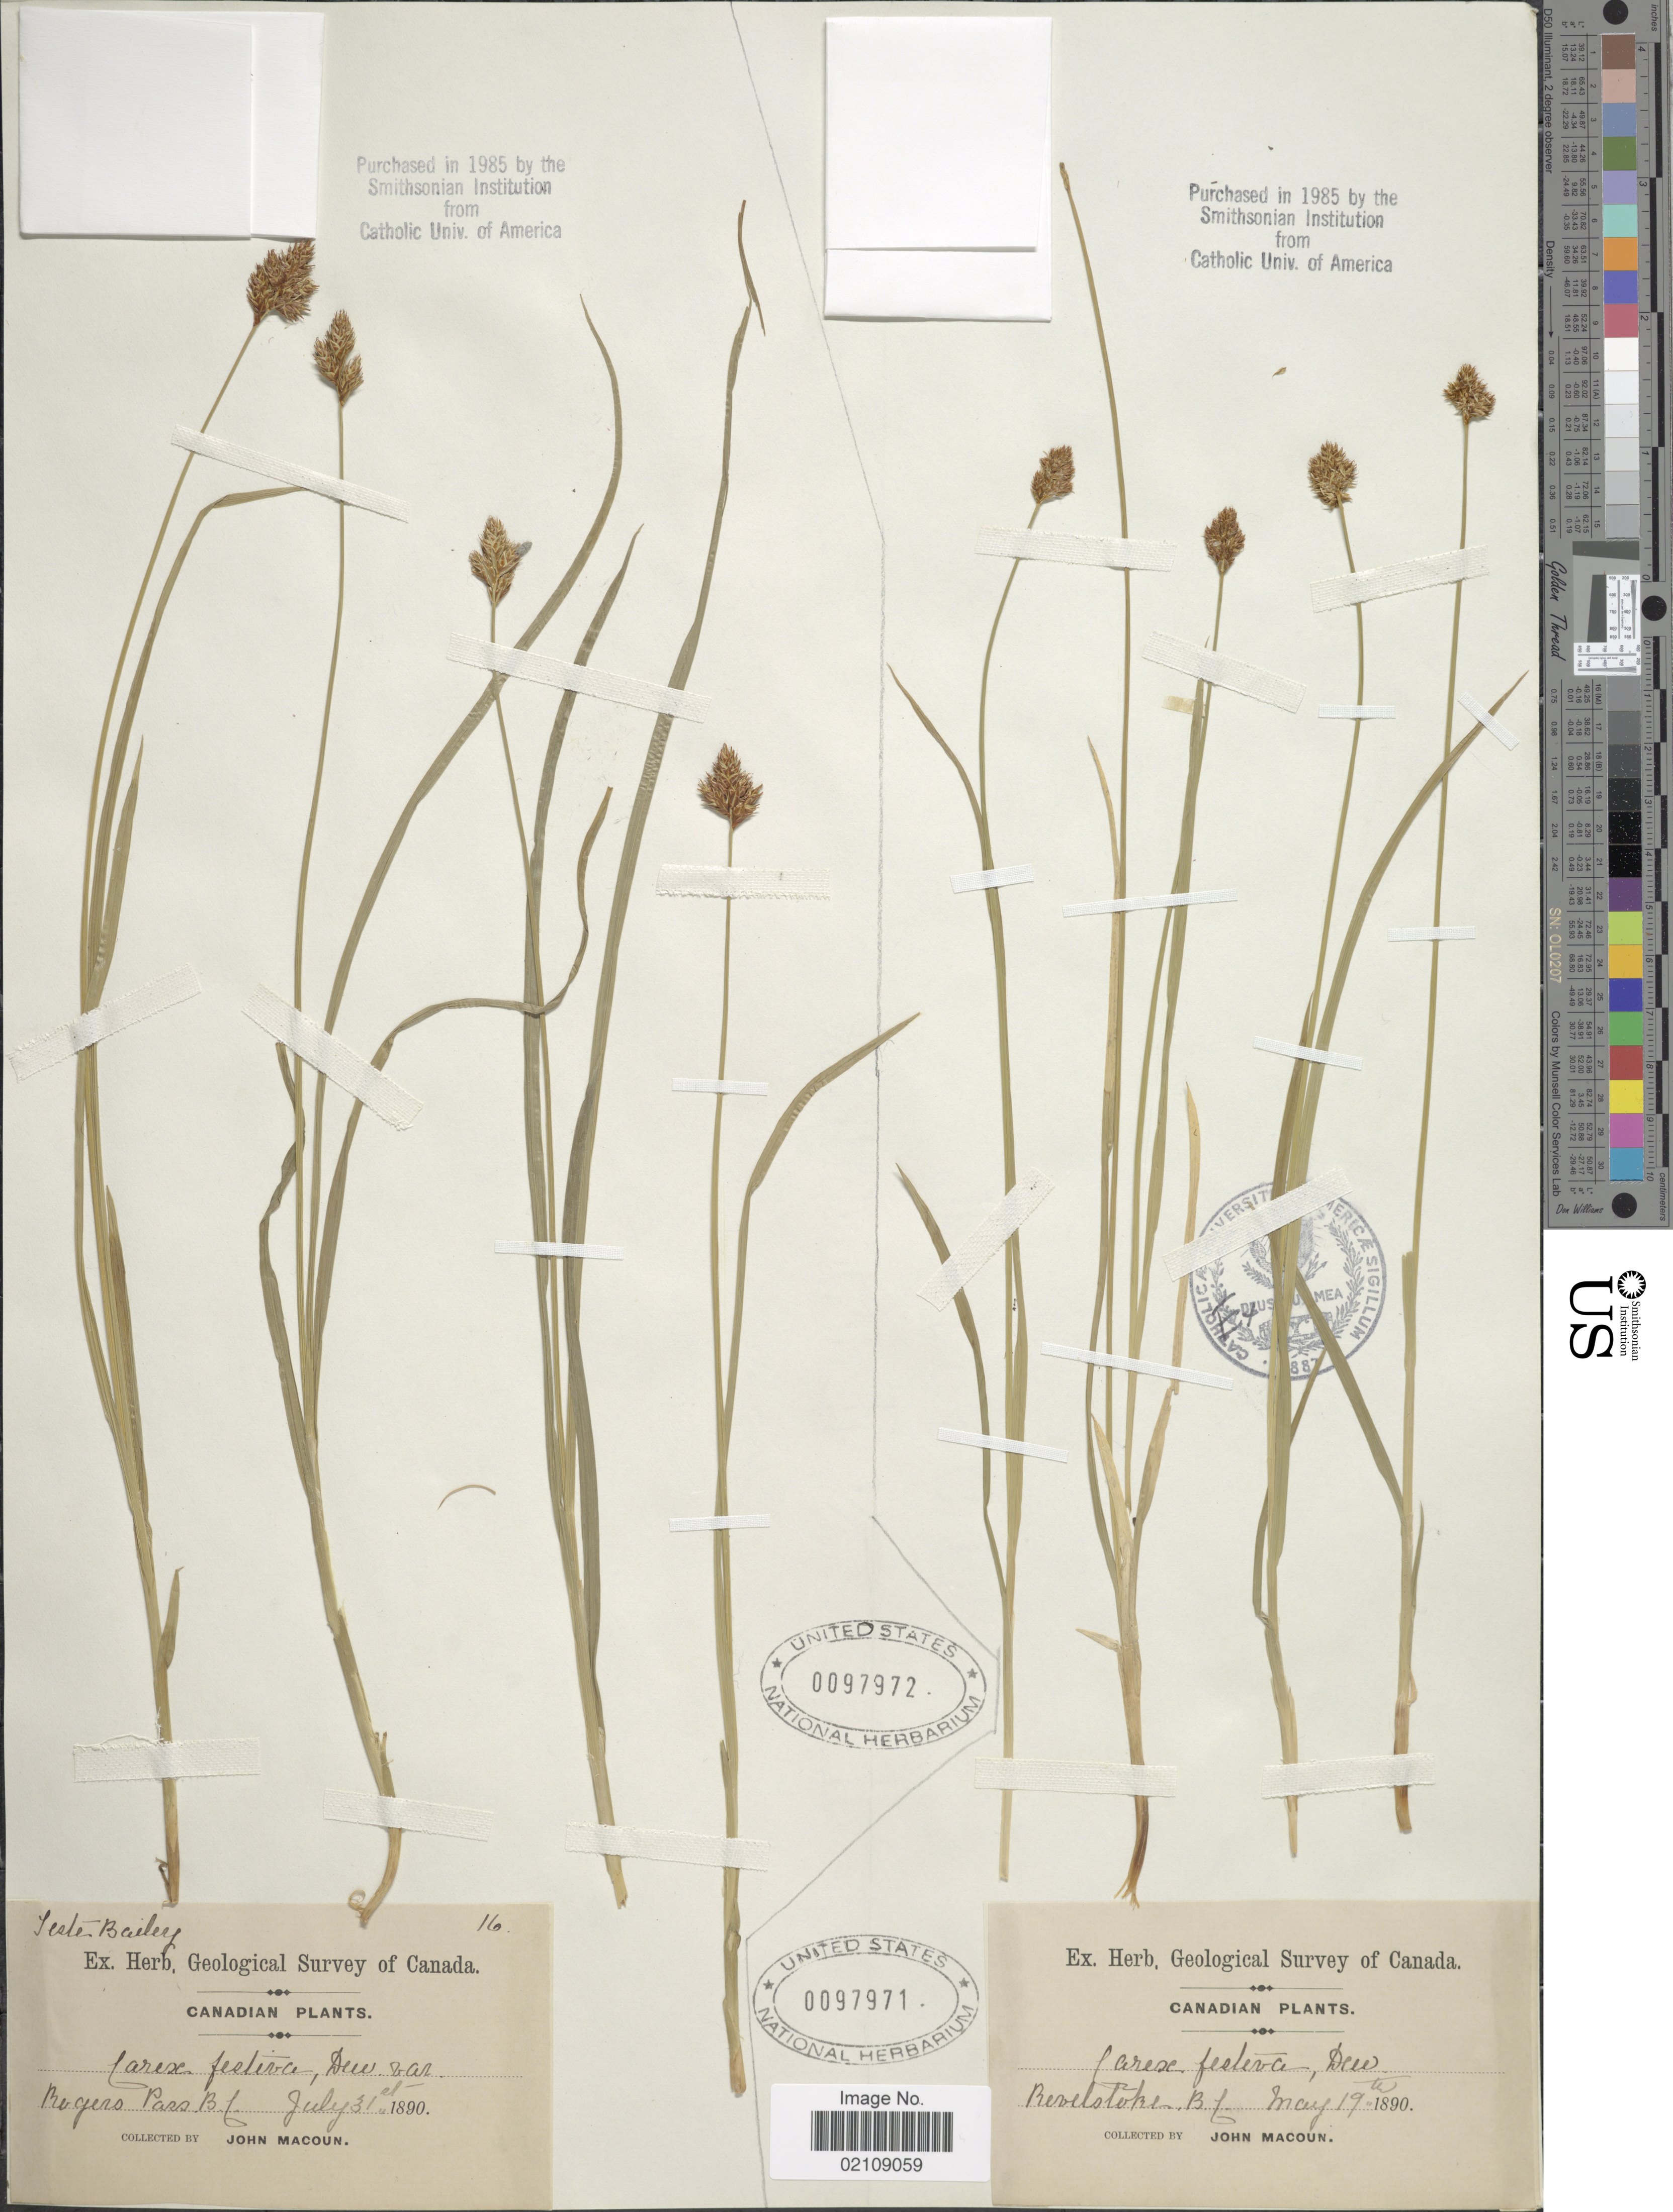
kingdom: Plantae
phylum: Tracheophyta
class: Liliopsida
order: Poales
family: Cyperaceae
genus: Carex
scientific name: Carex sp.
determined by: Strong, Mark T., (BOT), Smithsonian Institution - National Museum of Natural History (UNITED STATES)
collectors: J. Macoun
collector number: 16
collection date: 1890-07-31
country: Canada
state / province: British Columbia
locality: Rogers Pass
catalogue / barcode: US 97972-2